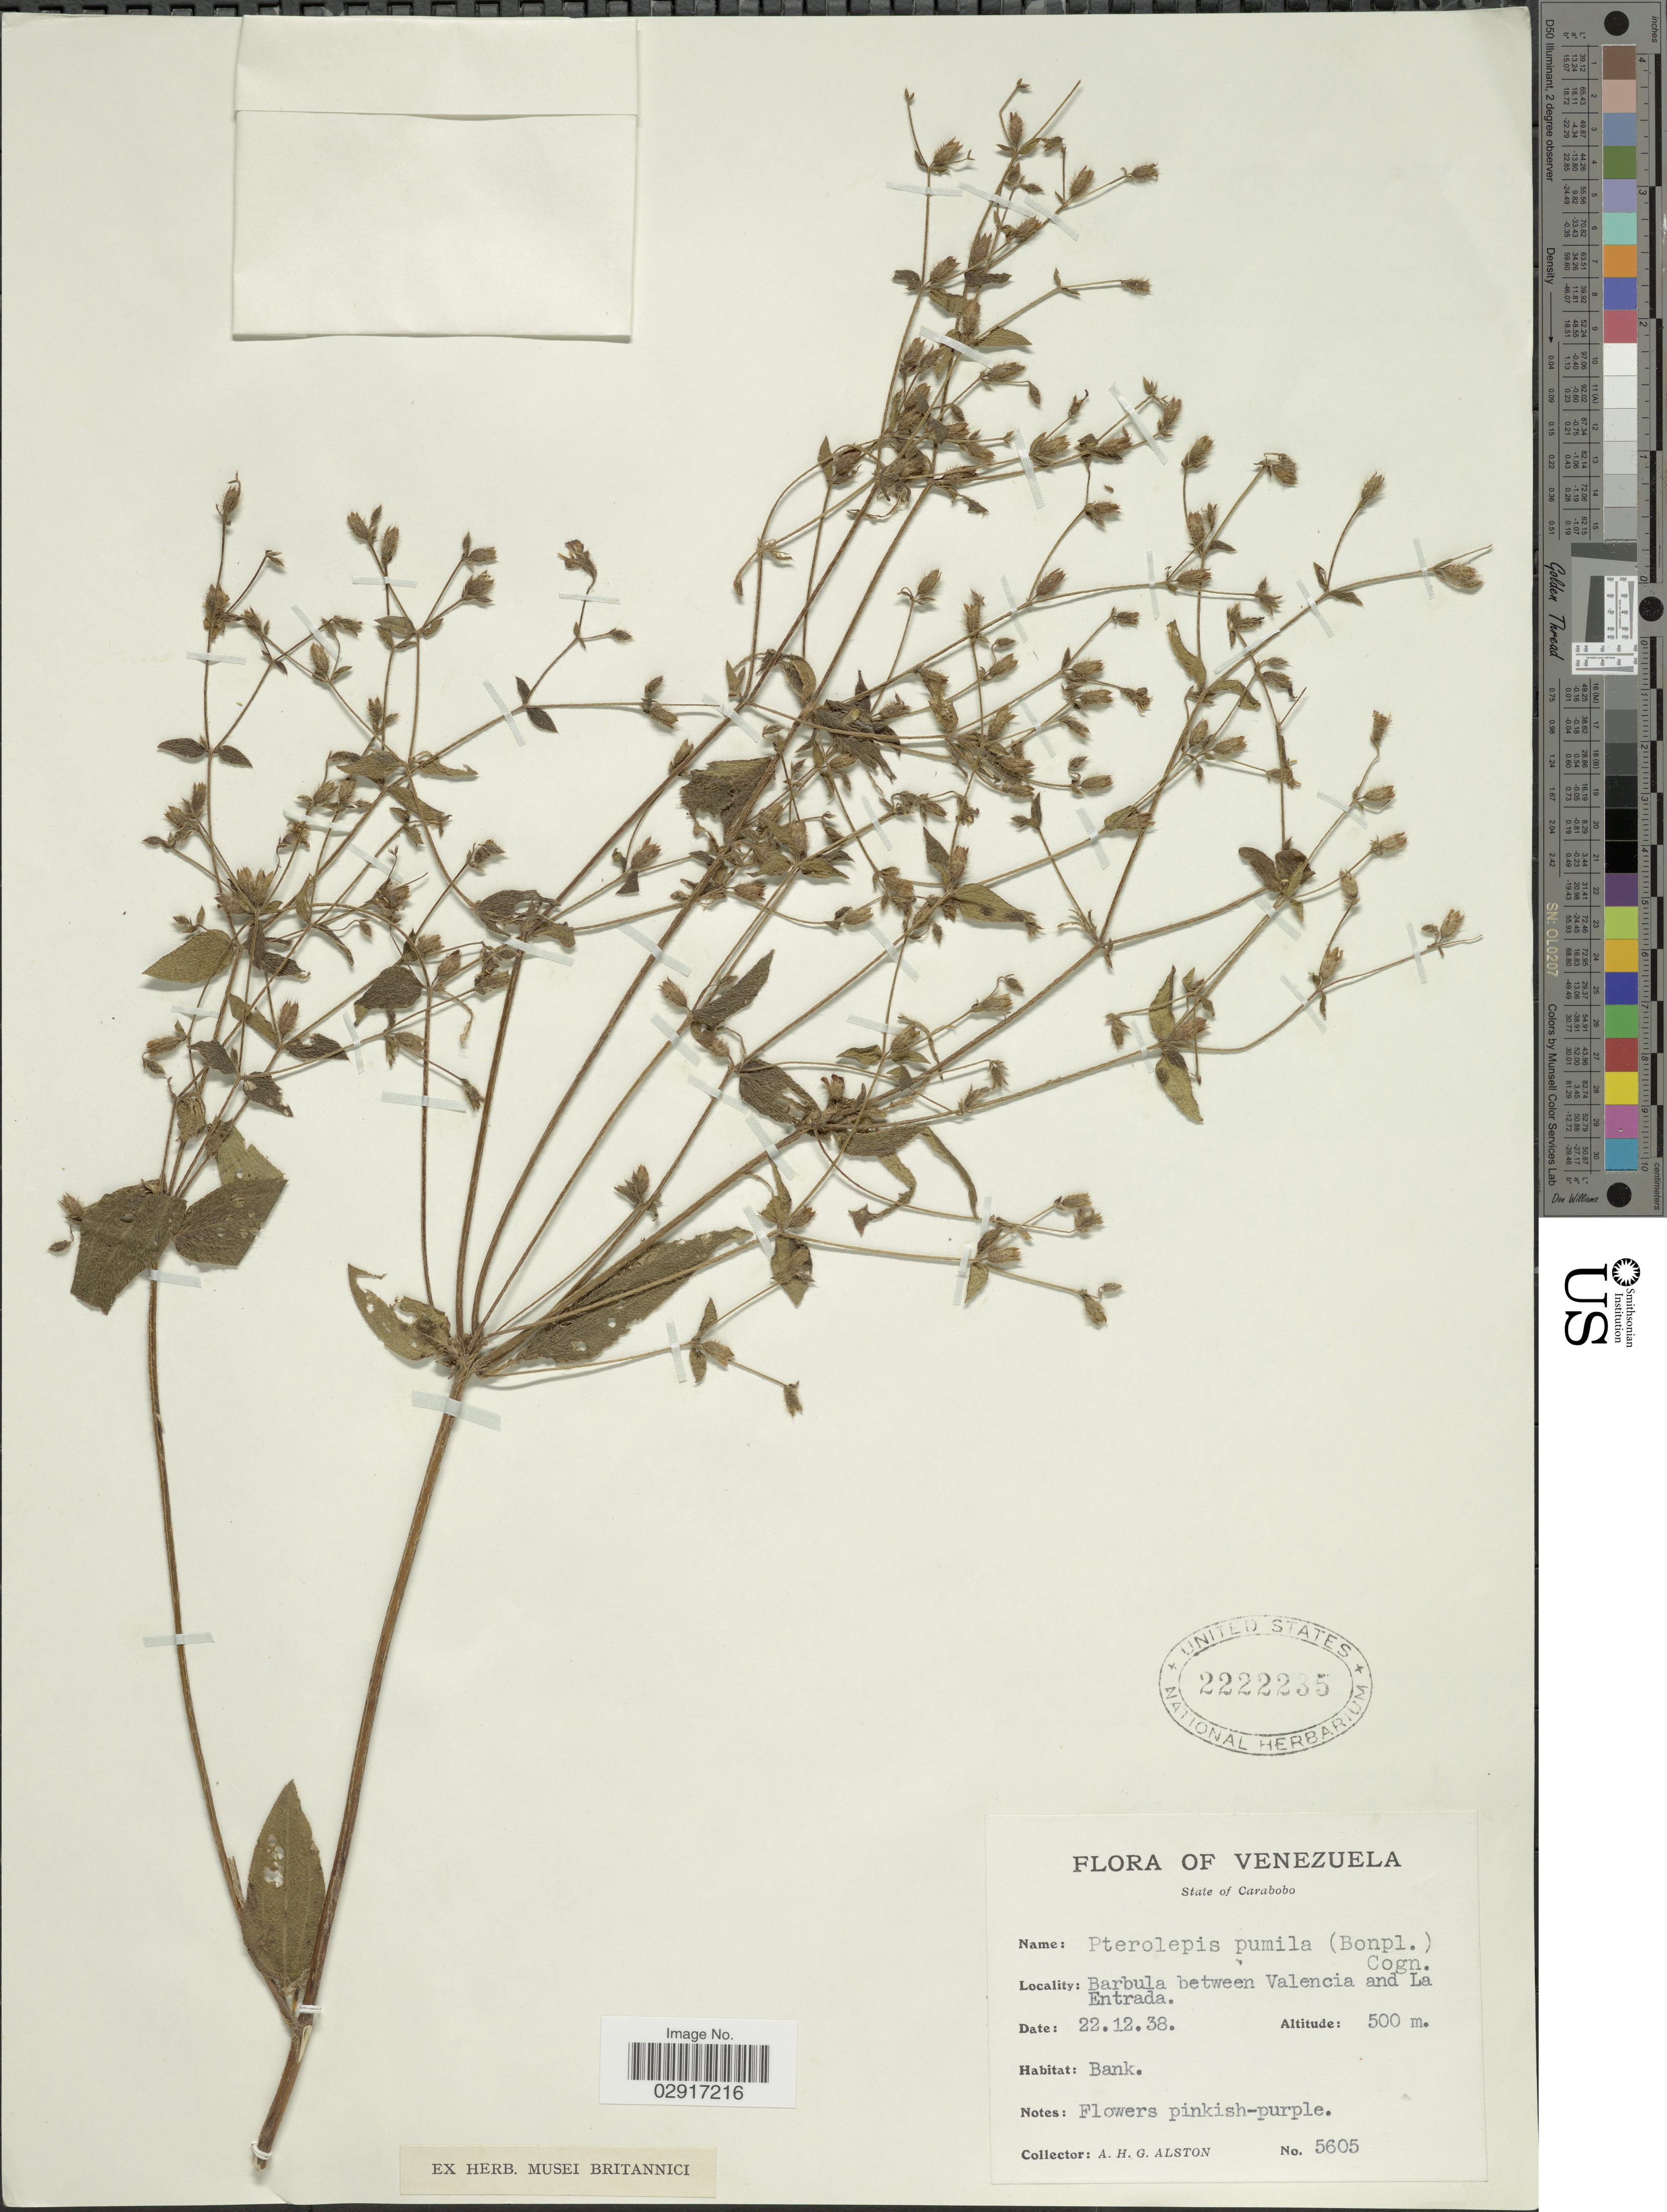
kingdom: Plantae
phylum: Tracheophyta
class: Magnoliopsida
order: Myrtales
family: Melastomataceae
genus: Pterolepis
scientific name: Pterolepis pumila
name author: (Bonpl.) DC. ex Crueg.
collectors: A. H. Alston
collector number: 5605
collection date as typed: Transcribed d/m/y: 22/12/38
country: Venezuela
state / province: Carabobo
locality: Barbula between Valencia and La Entrada.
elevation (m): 500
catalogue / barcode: US 2222235